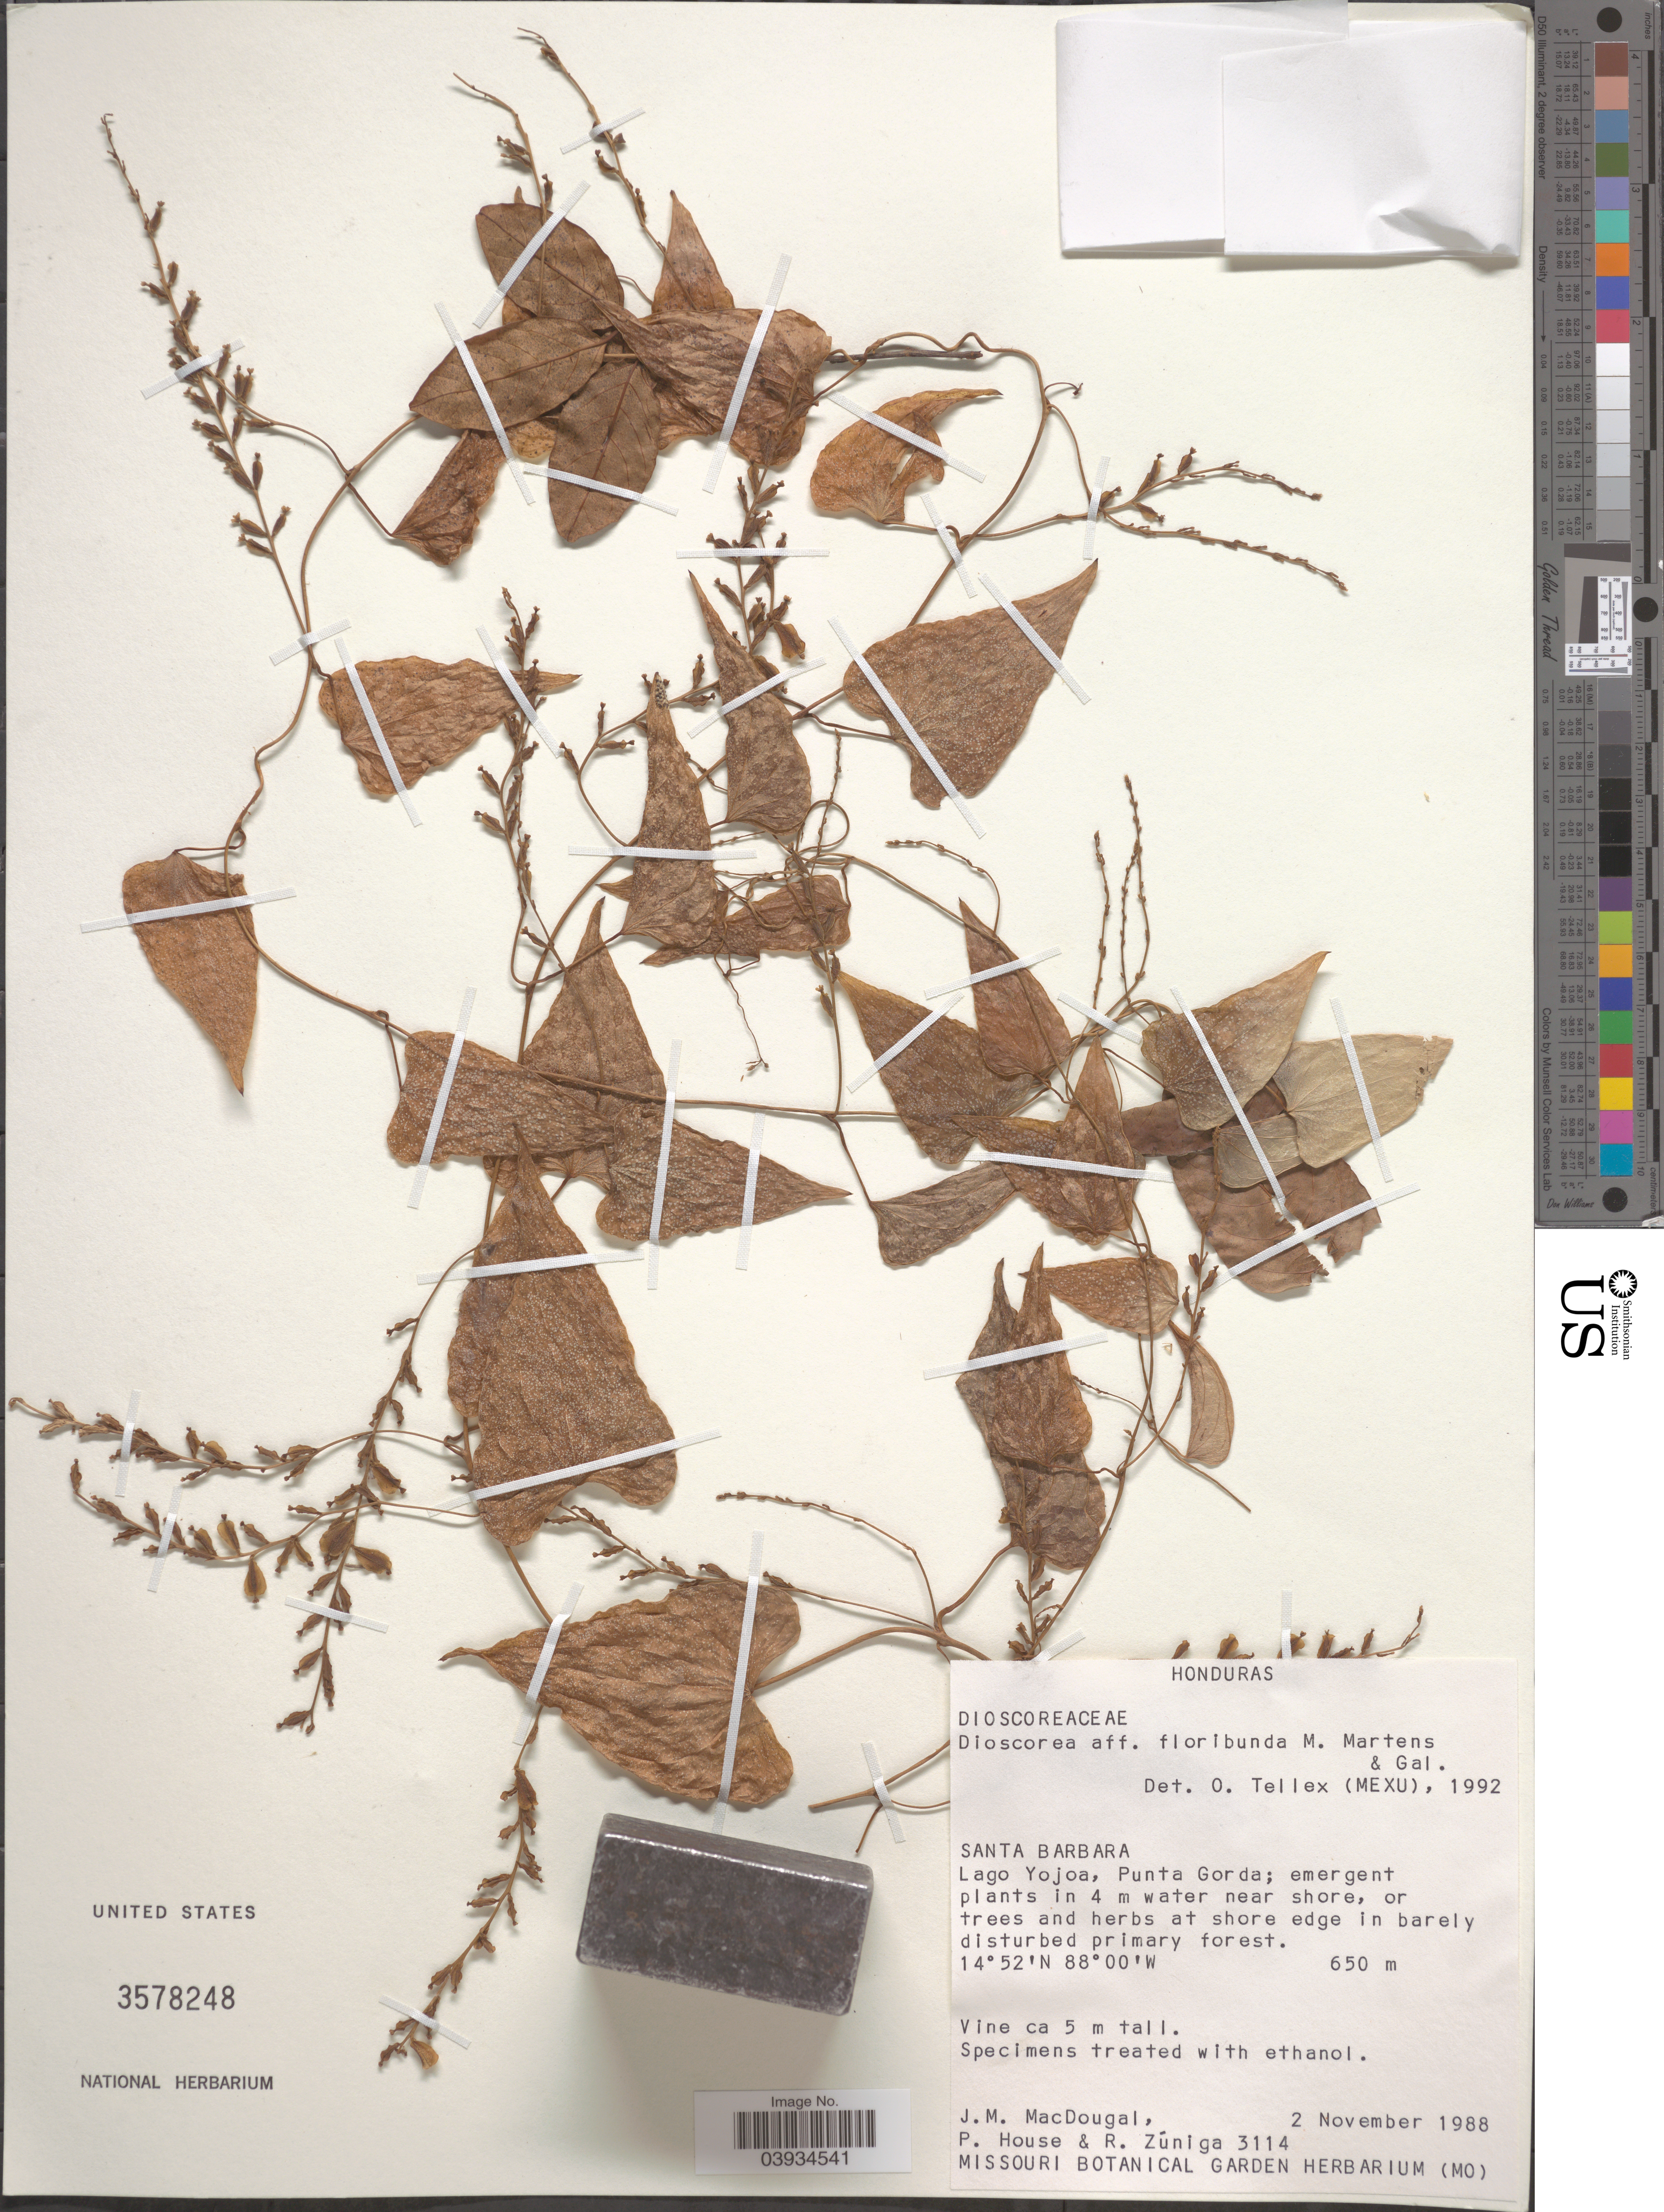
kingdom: Plantae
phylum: Tracheophyta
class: Liliopsida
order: Dioscoreales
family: Dioscoreaceae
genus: Dioscorea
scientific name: Dioscorea floribunda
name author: M. Martens & Galeotti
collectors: J. M. MacDougal, P. House & R. Zúñiga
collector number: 3114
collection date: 1988-11-02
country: Honduras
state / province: Santa Barbara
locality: Lago Yojoa, Punta Gorda.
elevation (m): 650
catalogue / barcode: US 3578248